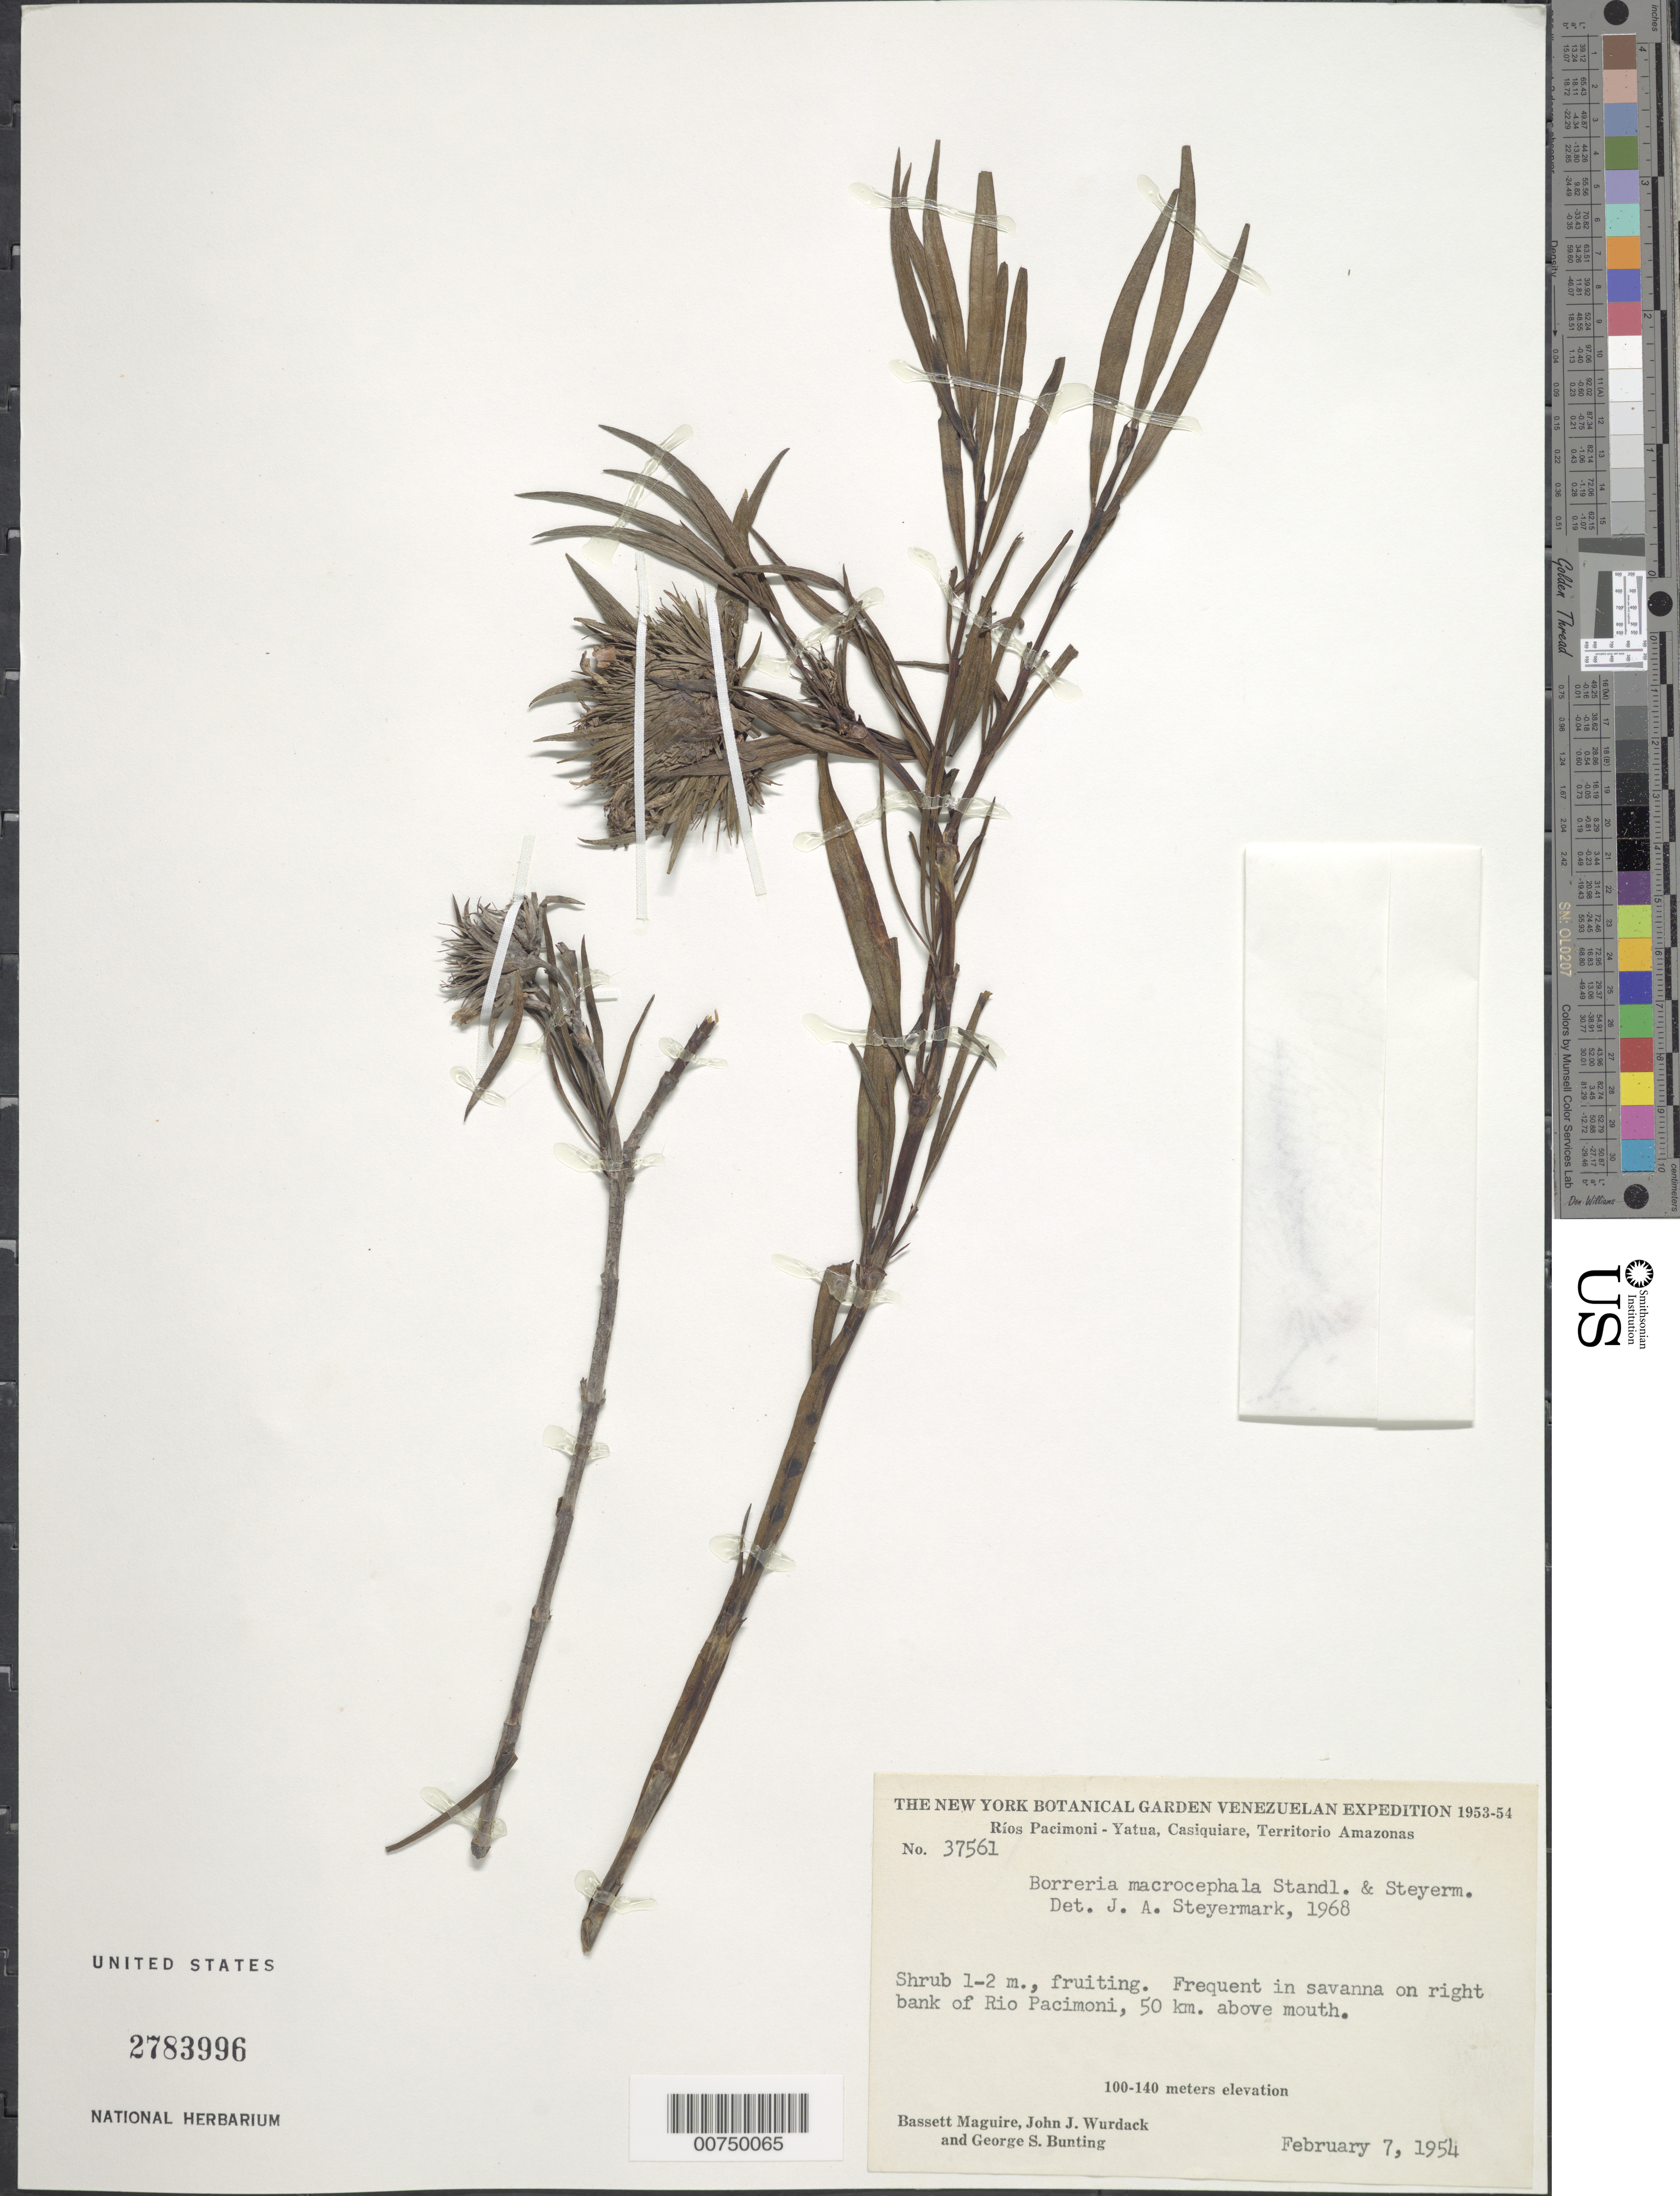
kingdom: Plantae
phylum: Tracheophyta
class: Magnoliopsida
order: Gentianales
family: Rubiaceae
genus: Borreria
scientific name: Borreria macrocephala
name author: Standl. & Steyerm.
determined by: Steyermark, Julian A., (VEN)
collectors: B. Maguire, J. J. Wurdack & G. S. Bunting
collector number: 37561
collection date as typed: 7-Feb-54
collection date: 1954-02-07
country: Venezuela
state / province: Amazonas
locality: Pacimoni Savanna, Río Pacimoni, 50 km above mouth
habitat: Savanna on right bank of rio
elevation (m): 100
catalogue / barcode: US 2783996